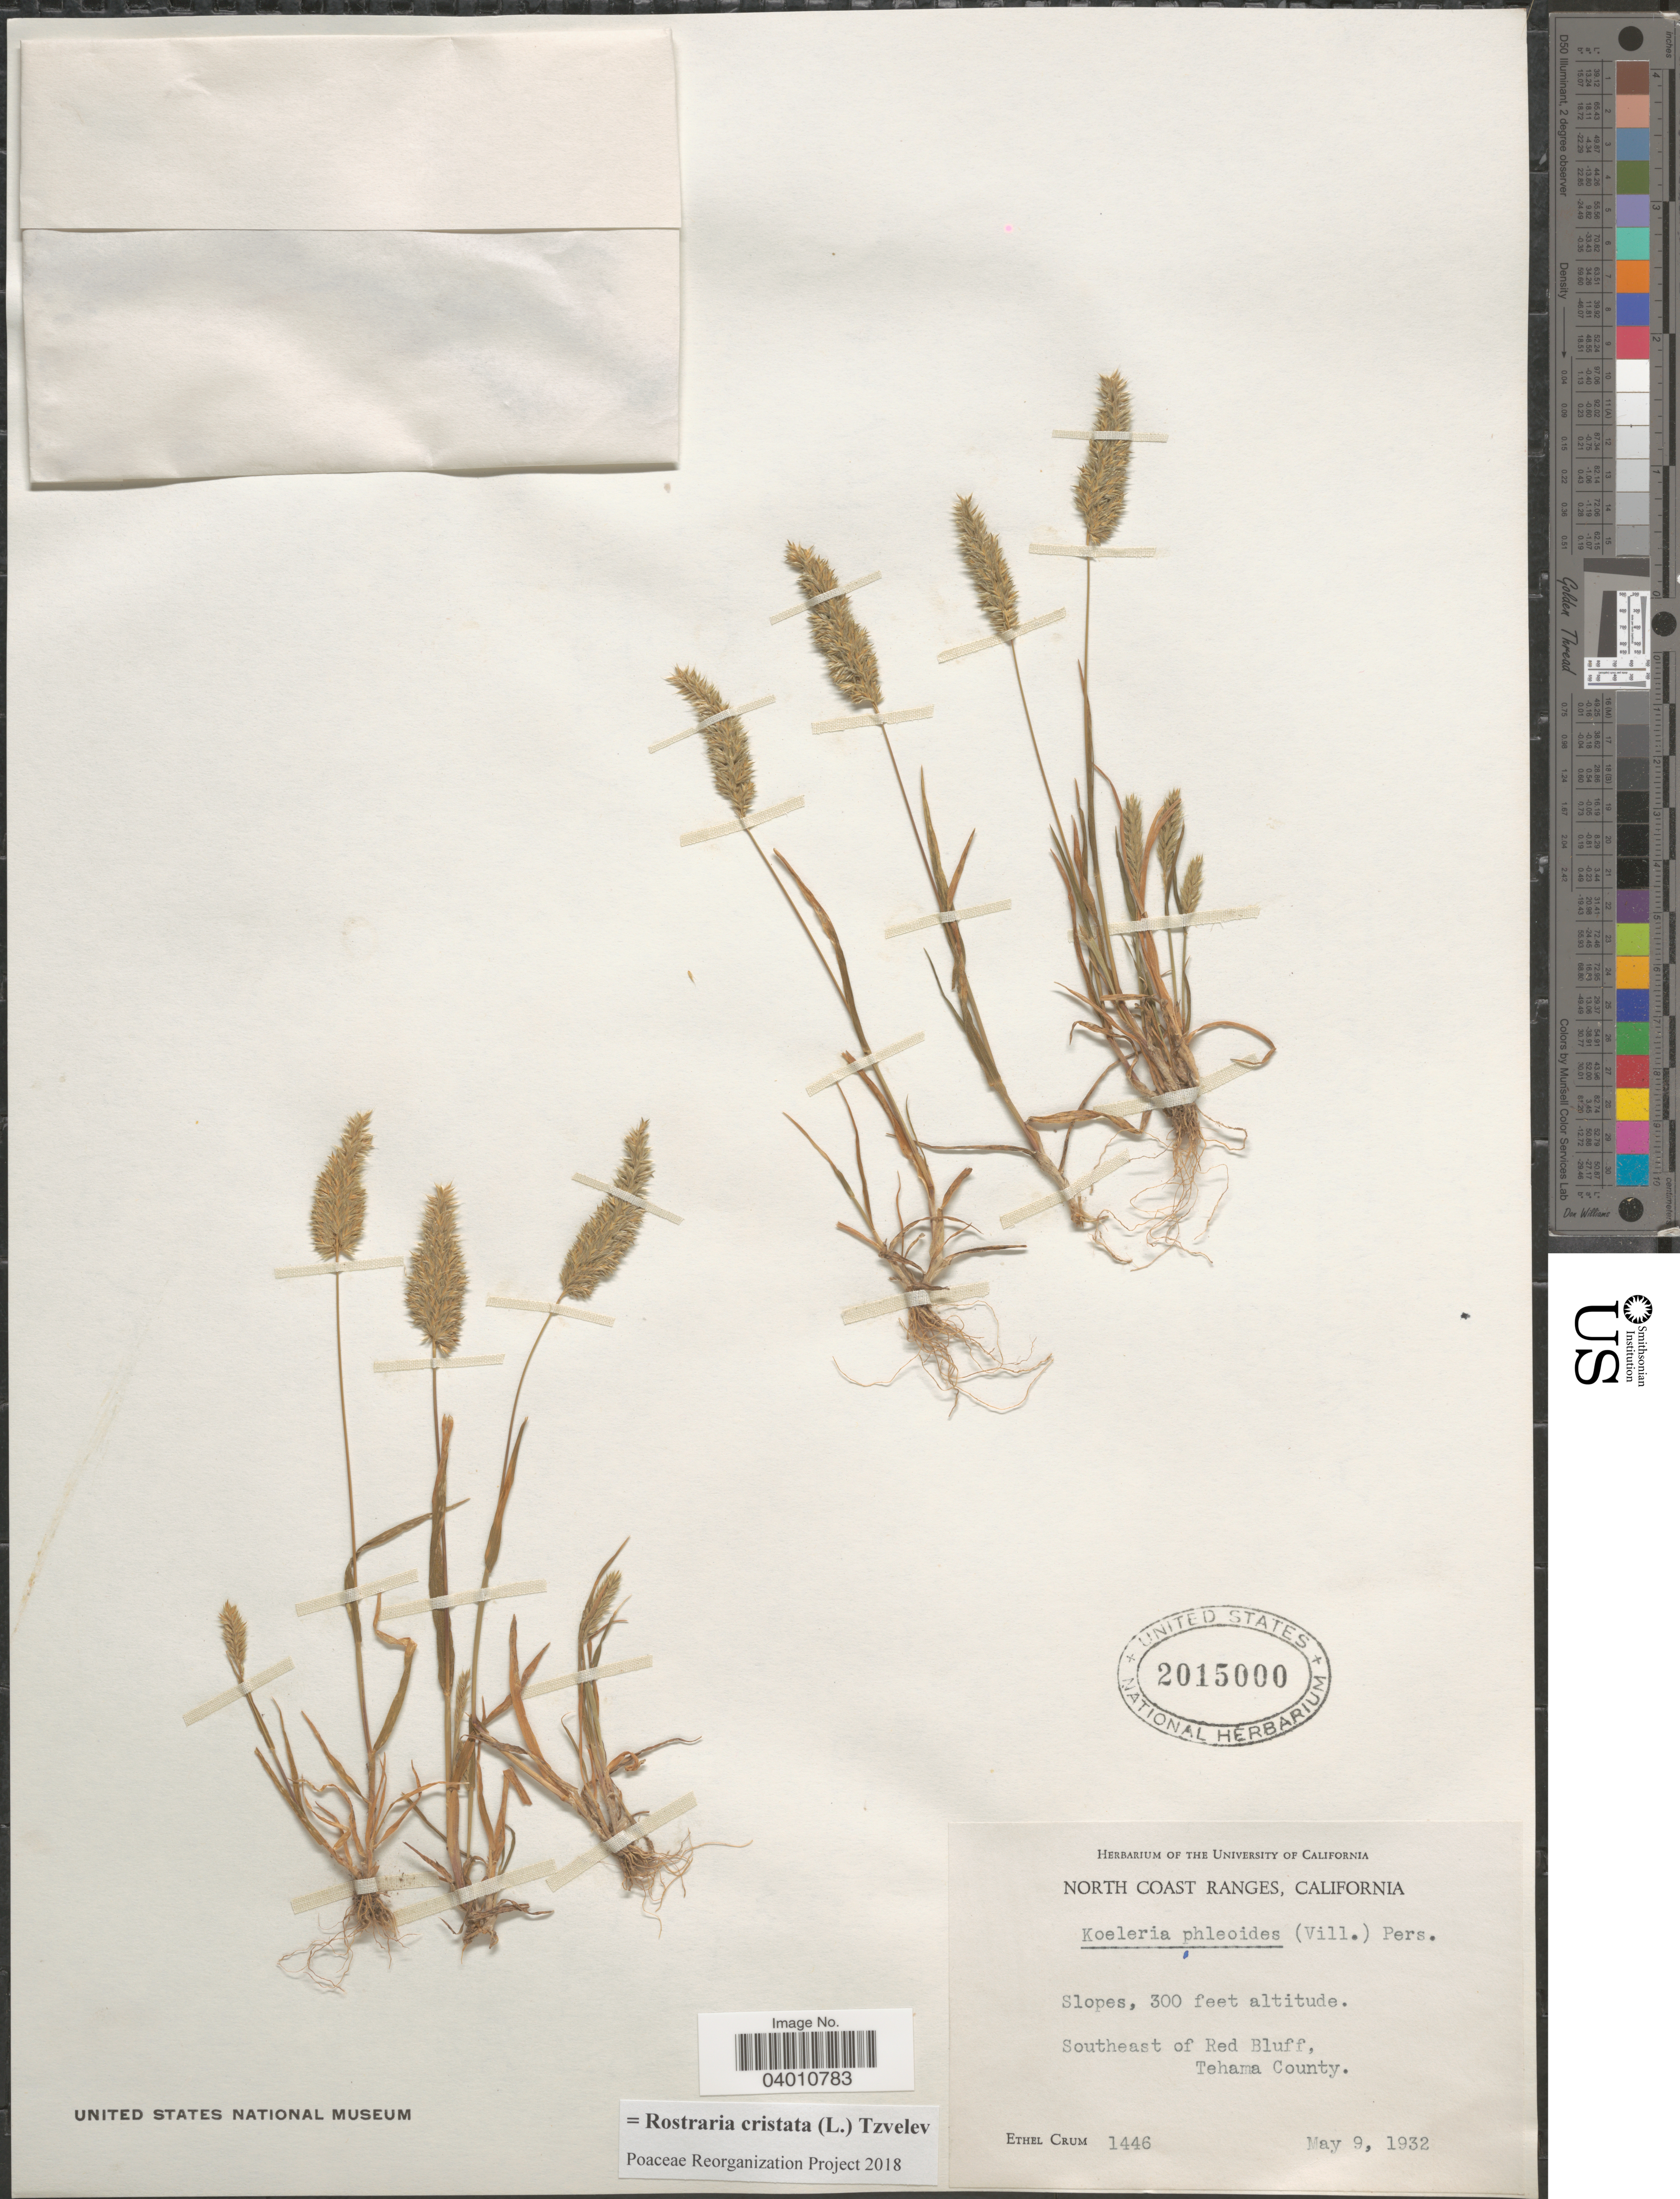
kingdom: Plantae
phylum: Tracheophyta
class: Liliopsida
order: Poales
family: Poaceae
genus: Rostraria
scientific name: Rostraria cristata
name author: (L.) Tzvelev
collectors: E. K. Crum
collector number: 1446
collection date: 1932-05-09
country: United States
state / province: California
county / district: Tehama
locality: North Coast Ranges. Southeast of Red Bluff, Tehama County.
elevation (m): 91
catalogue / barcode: US 2015000